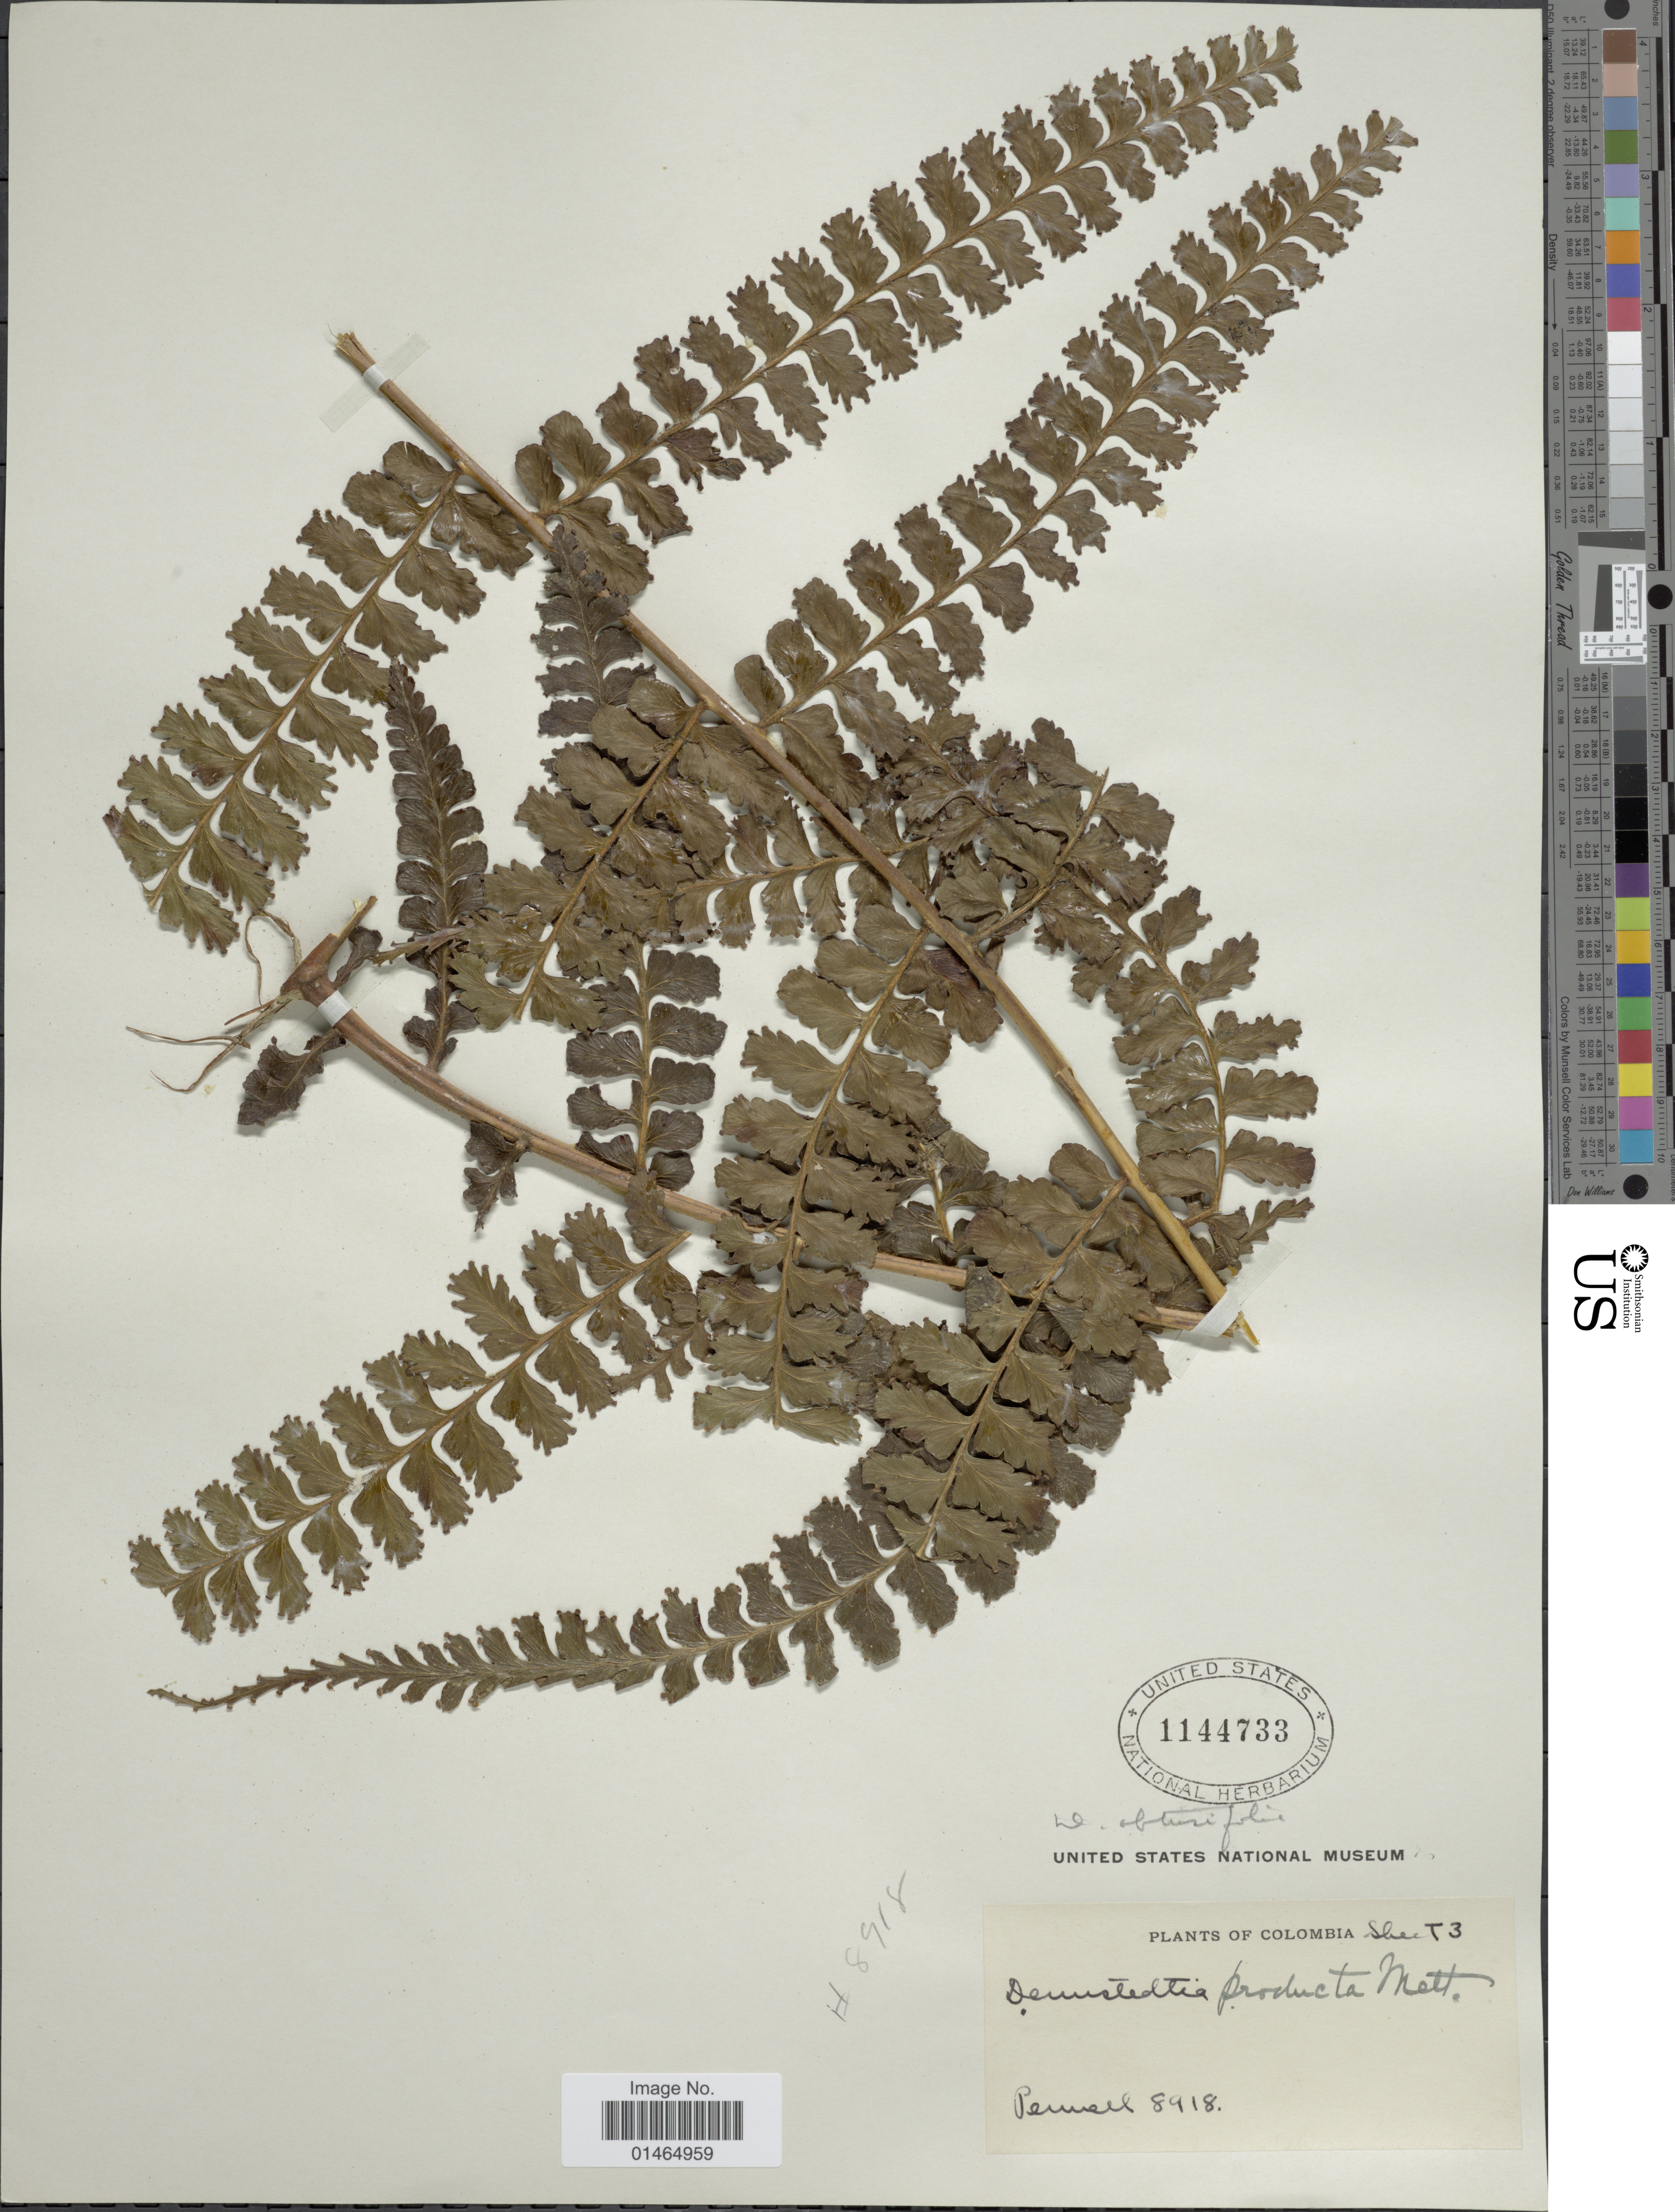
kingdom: Plantae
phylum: Tracheophyta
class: Polypodiopsida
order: Polypodiales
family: Dennstaedtiaceae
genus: Dennstaedtia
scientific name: Dennstaedtia producta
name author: Mett.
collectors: -. Pennell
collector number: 8918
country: Colombia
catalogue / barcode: US 1144733